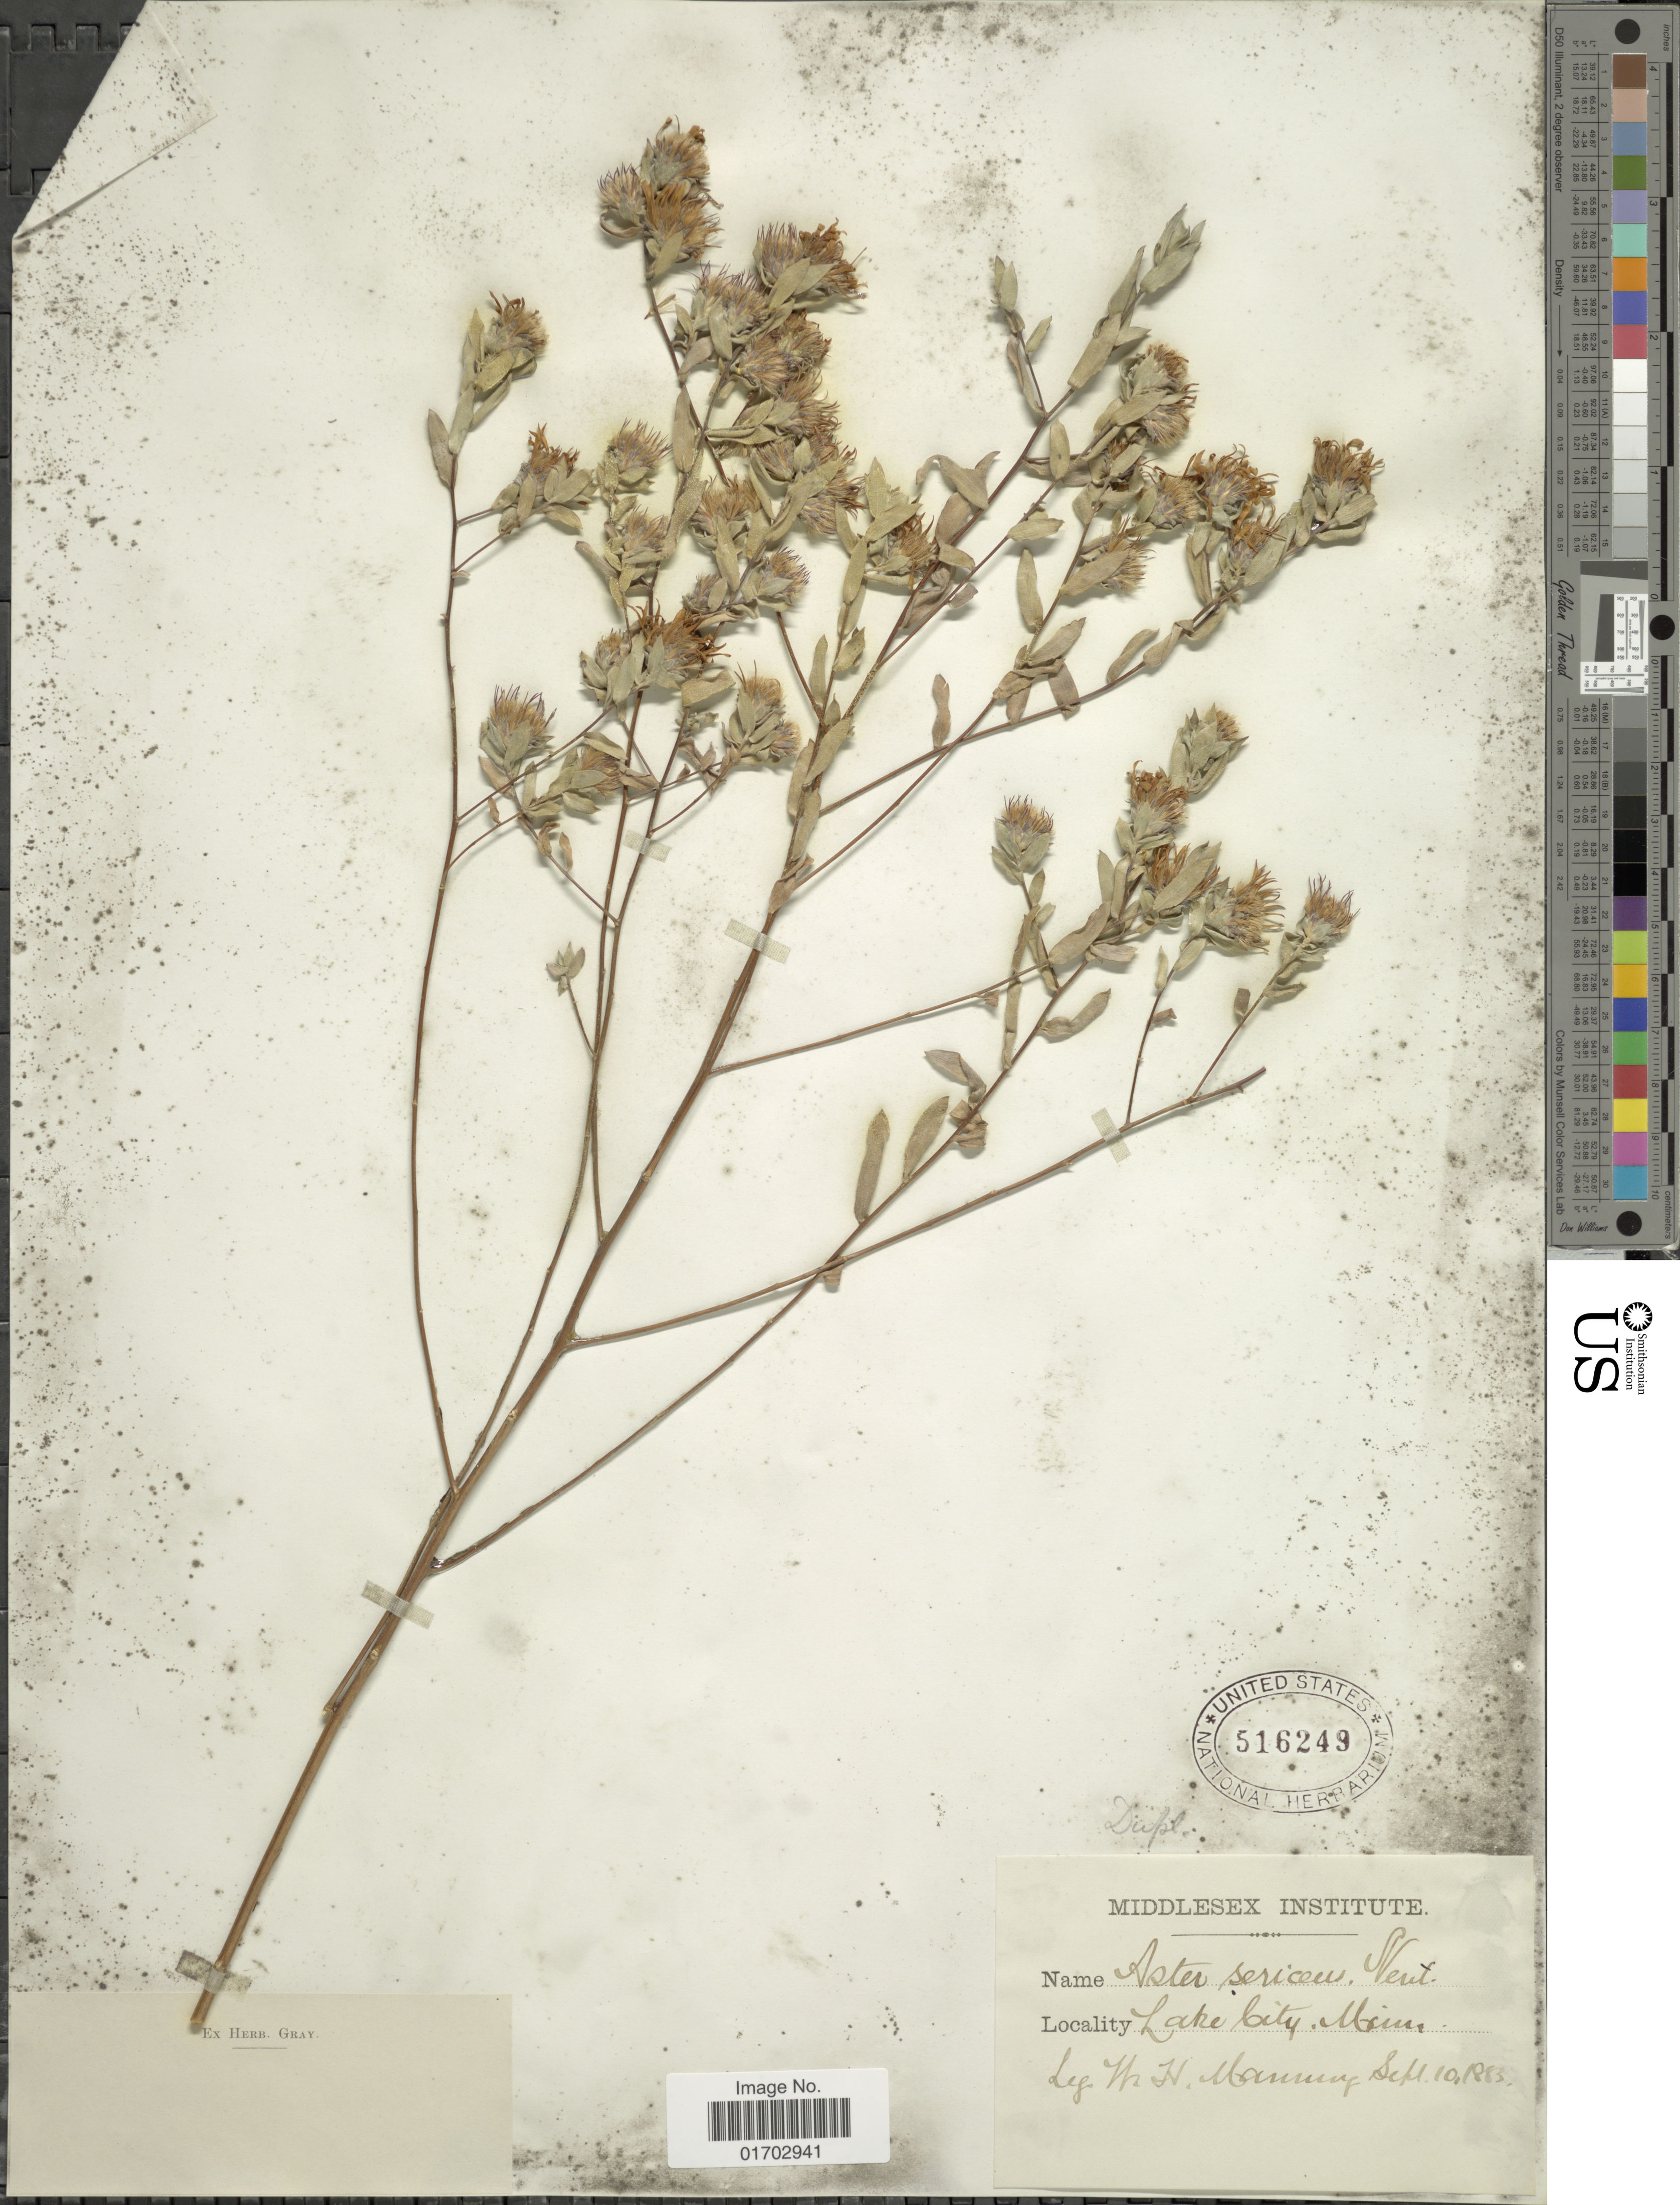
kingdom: Plantae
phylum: Tracheophyta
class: Magnoliopsida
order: Asterales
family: Asteraceae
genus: Symphyotrichum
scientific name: Symphyotrichum sericeum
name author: (Vent.) G.L. Nesom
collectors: M. Manning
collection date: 1883-09-10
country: United States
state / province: Minnesota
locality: Lake City.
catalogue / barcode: US 516249